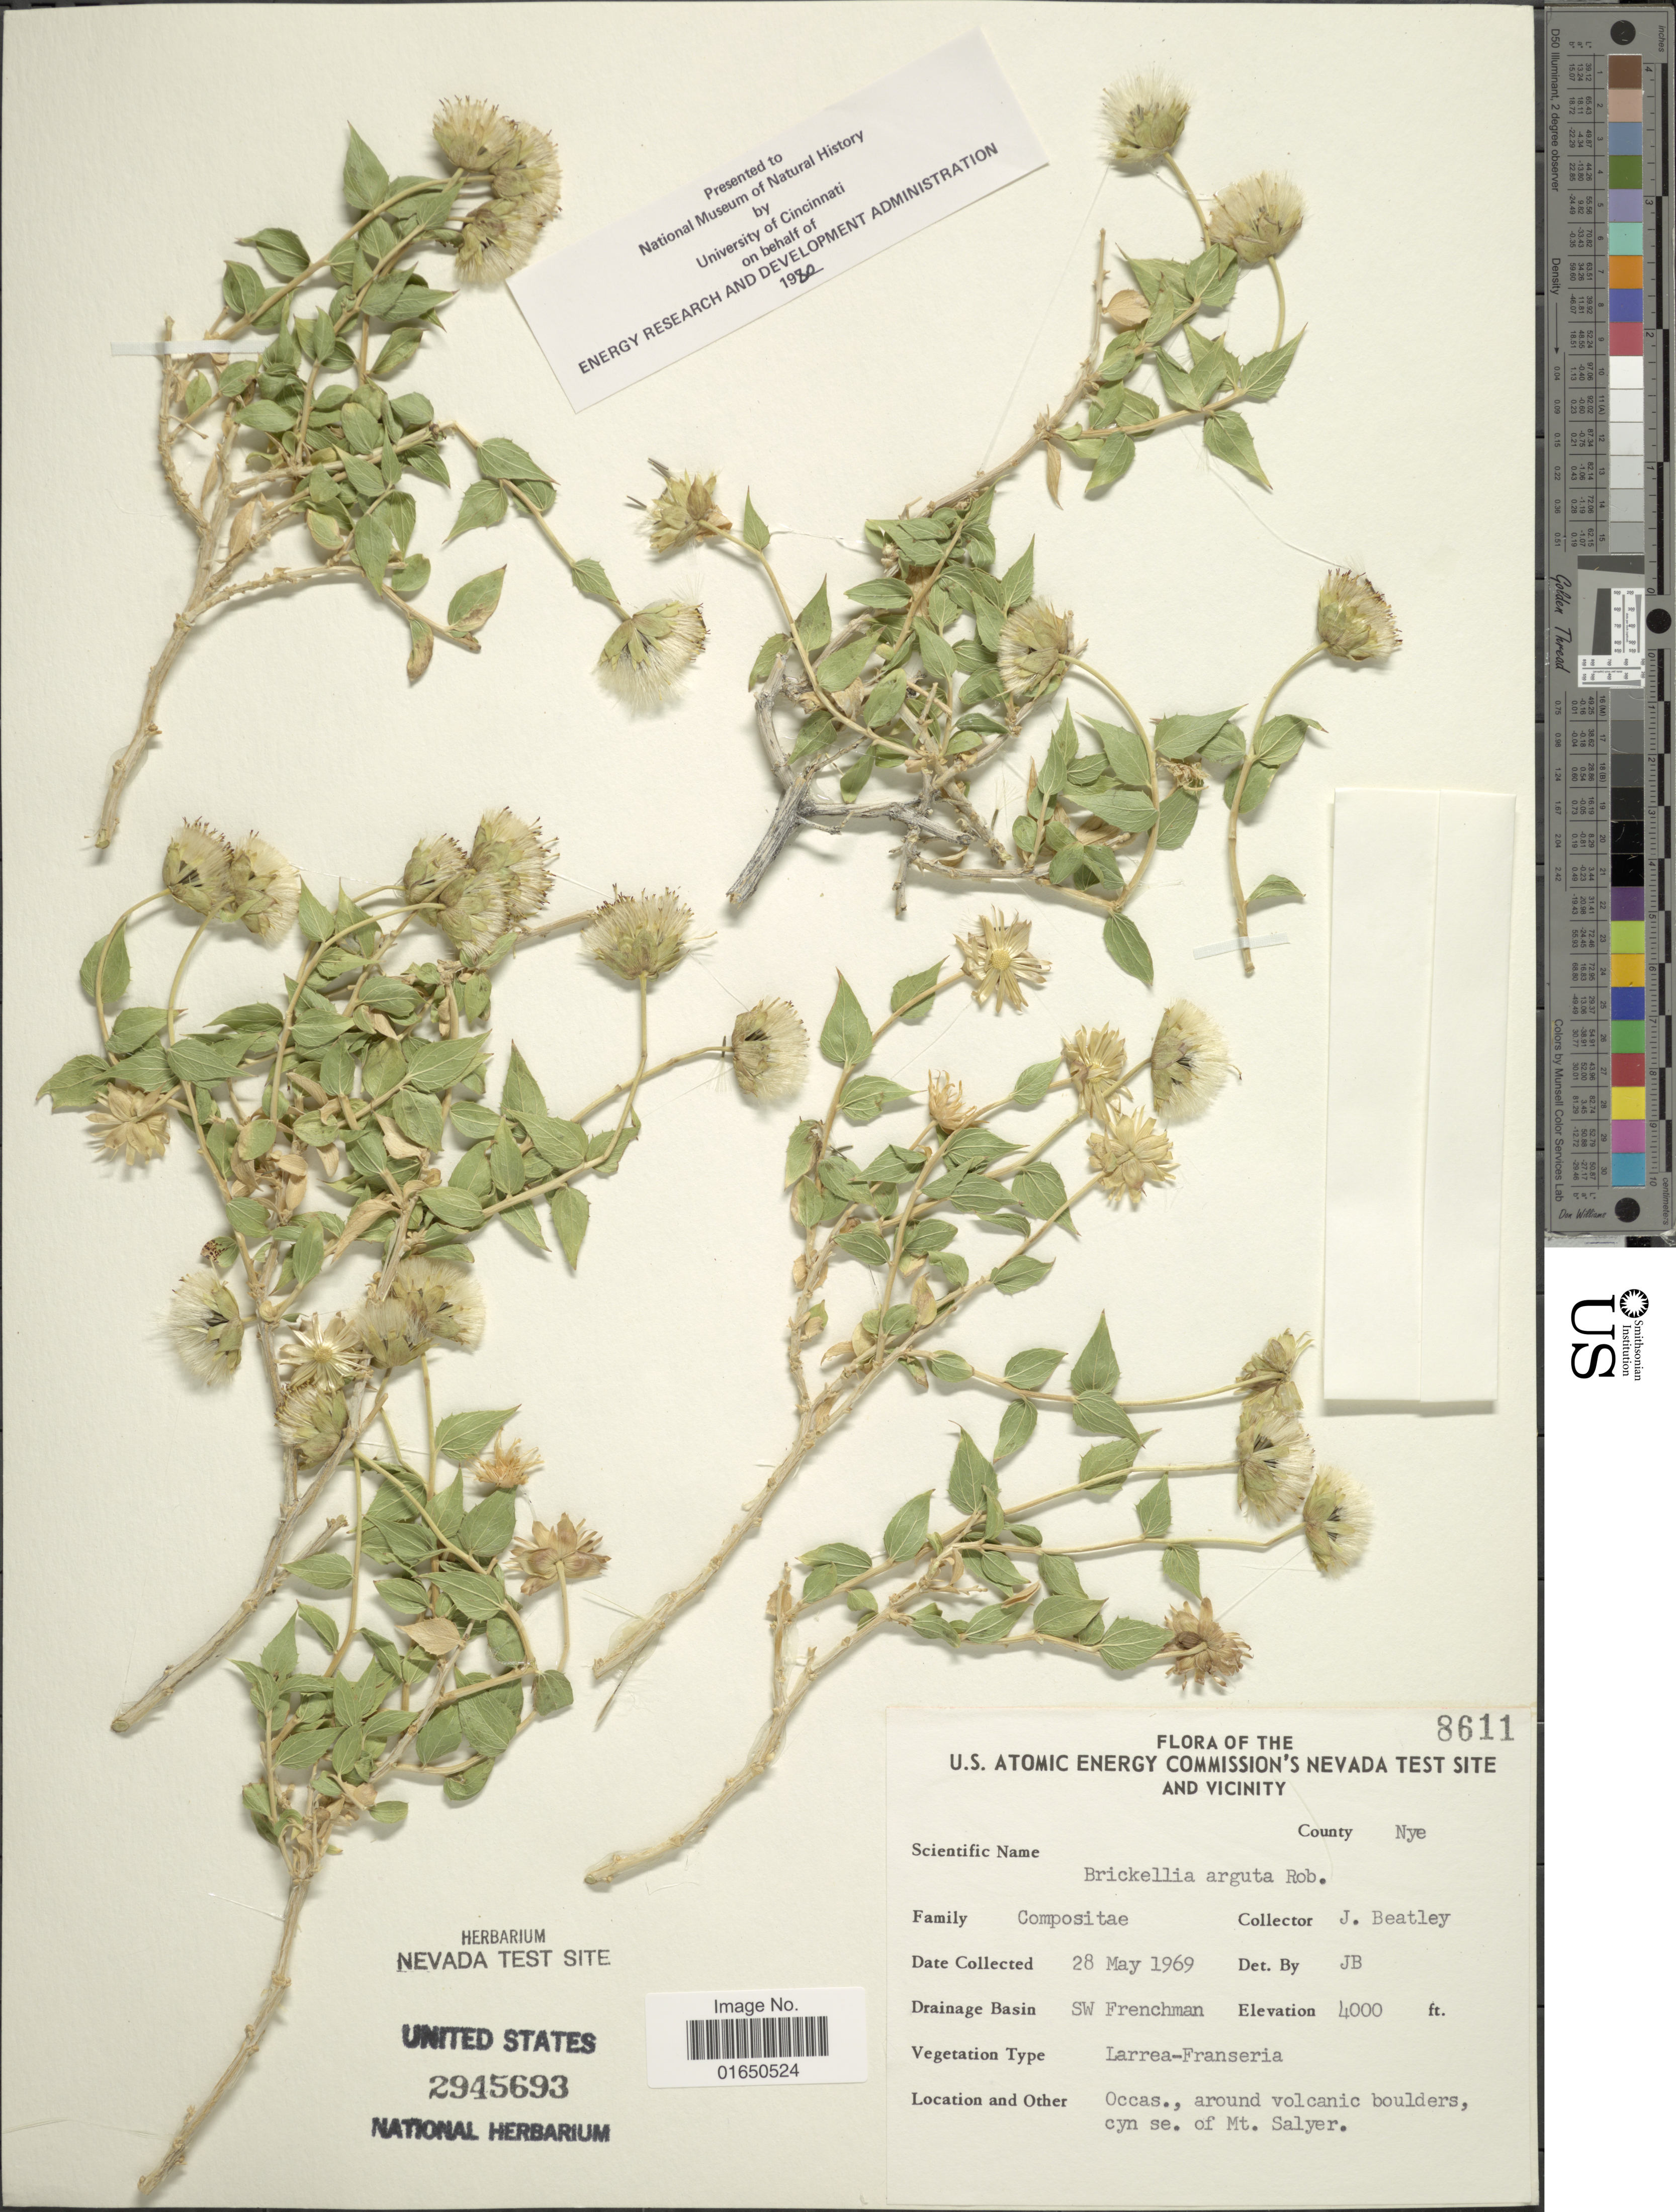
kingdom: Plantae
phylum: Tracheophyta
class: Magnoliopsida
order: Asterales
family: Asteraceae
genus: Brickellia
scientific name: Brickellia arguta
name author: B.L. Rob.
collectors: J. C. Beatley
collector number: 8611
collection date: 1969-05-28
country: United States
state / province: Nevada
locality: U. S. Atomic Energy Commission's Nevada's test site and vicinity. County Nye. Drainage Basin SW Frenchman. around volcanic boulders, cyn se. of Mt. Salyer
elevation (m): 1219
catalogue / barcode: US 2945693